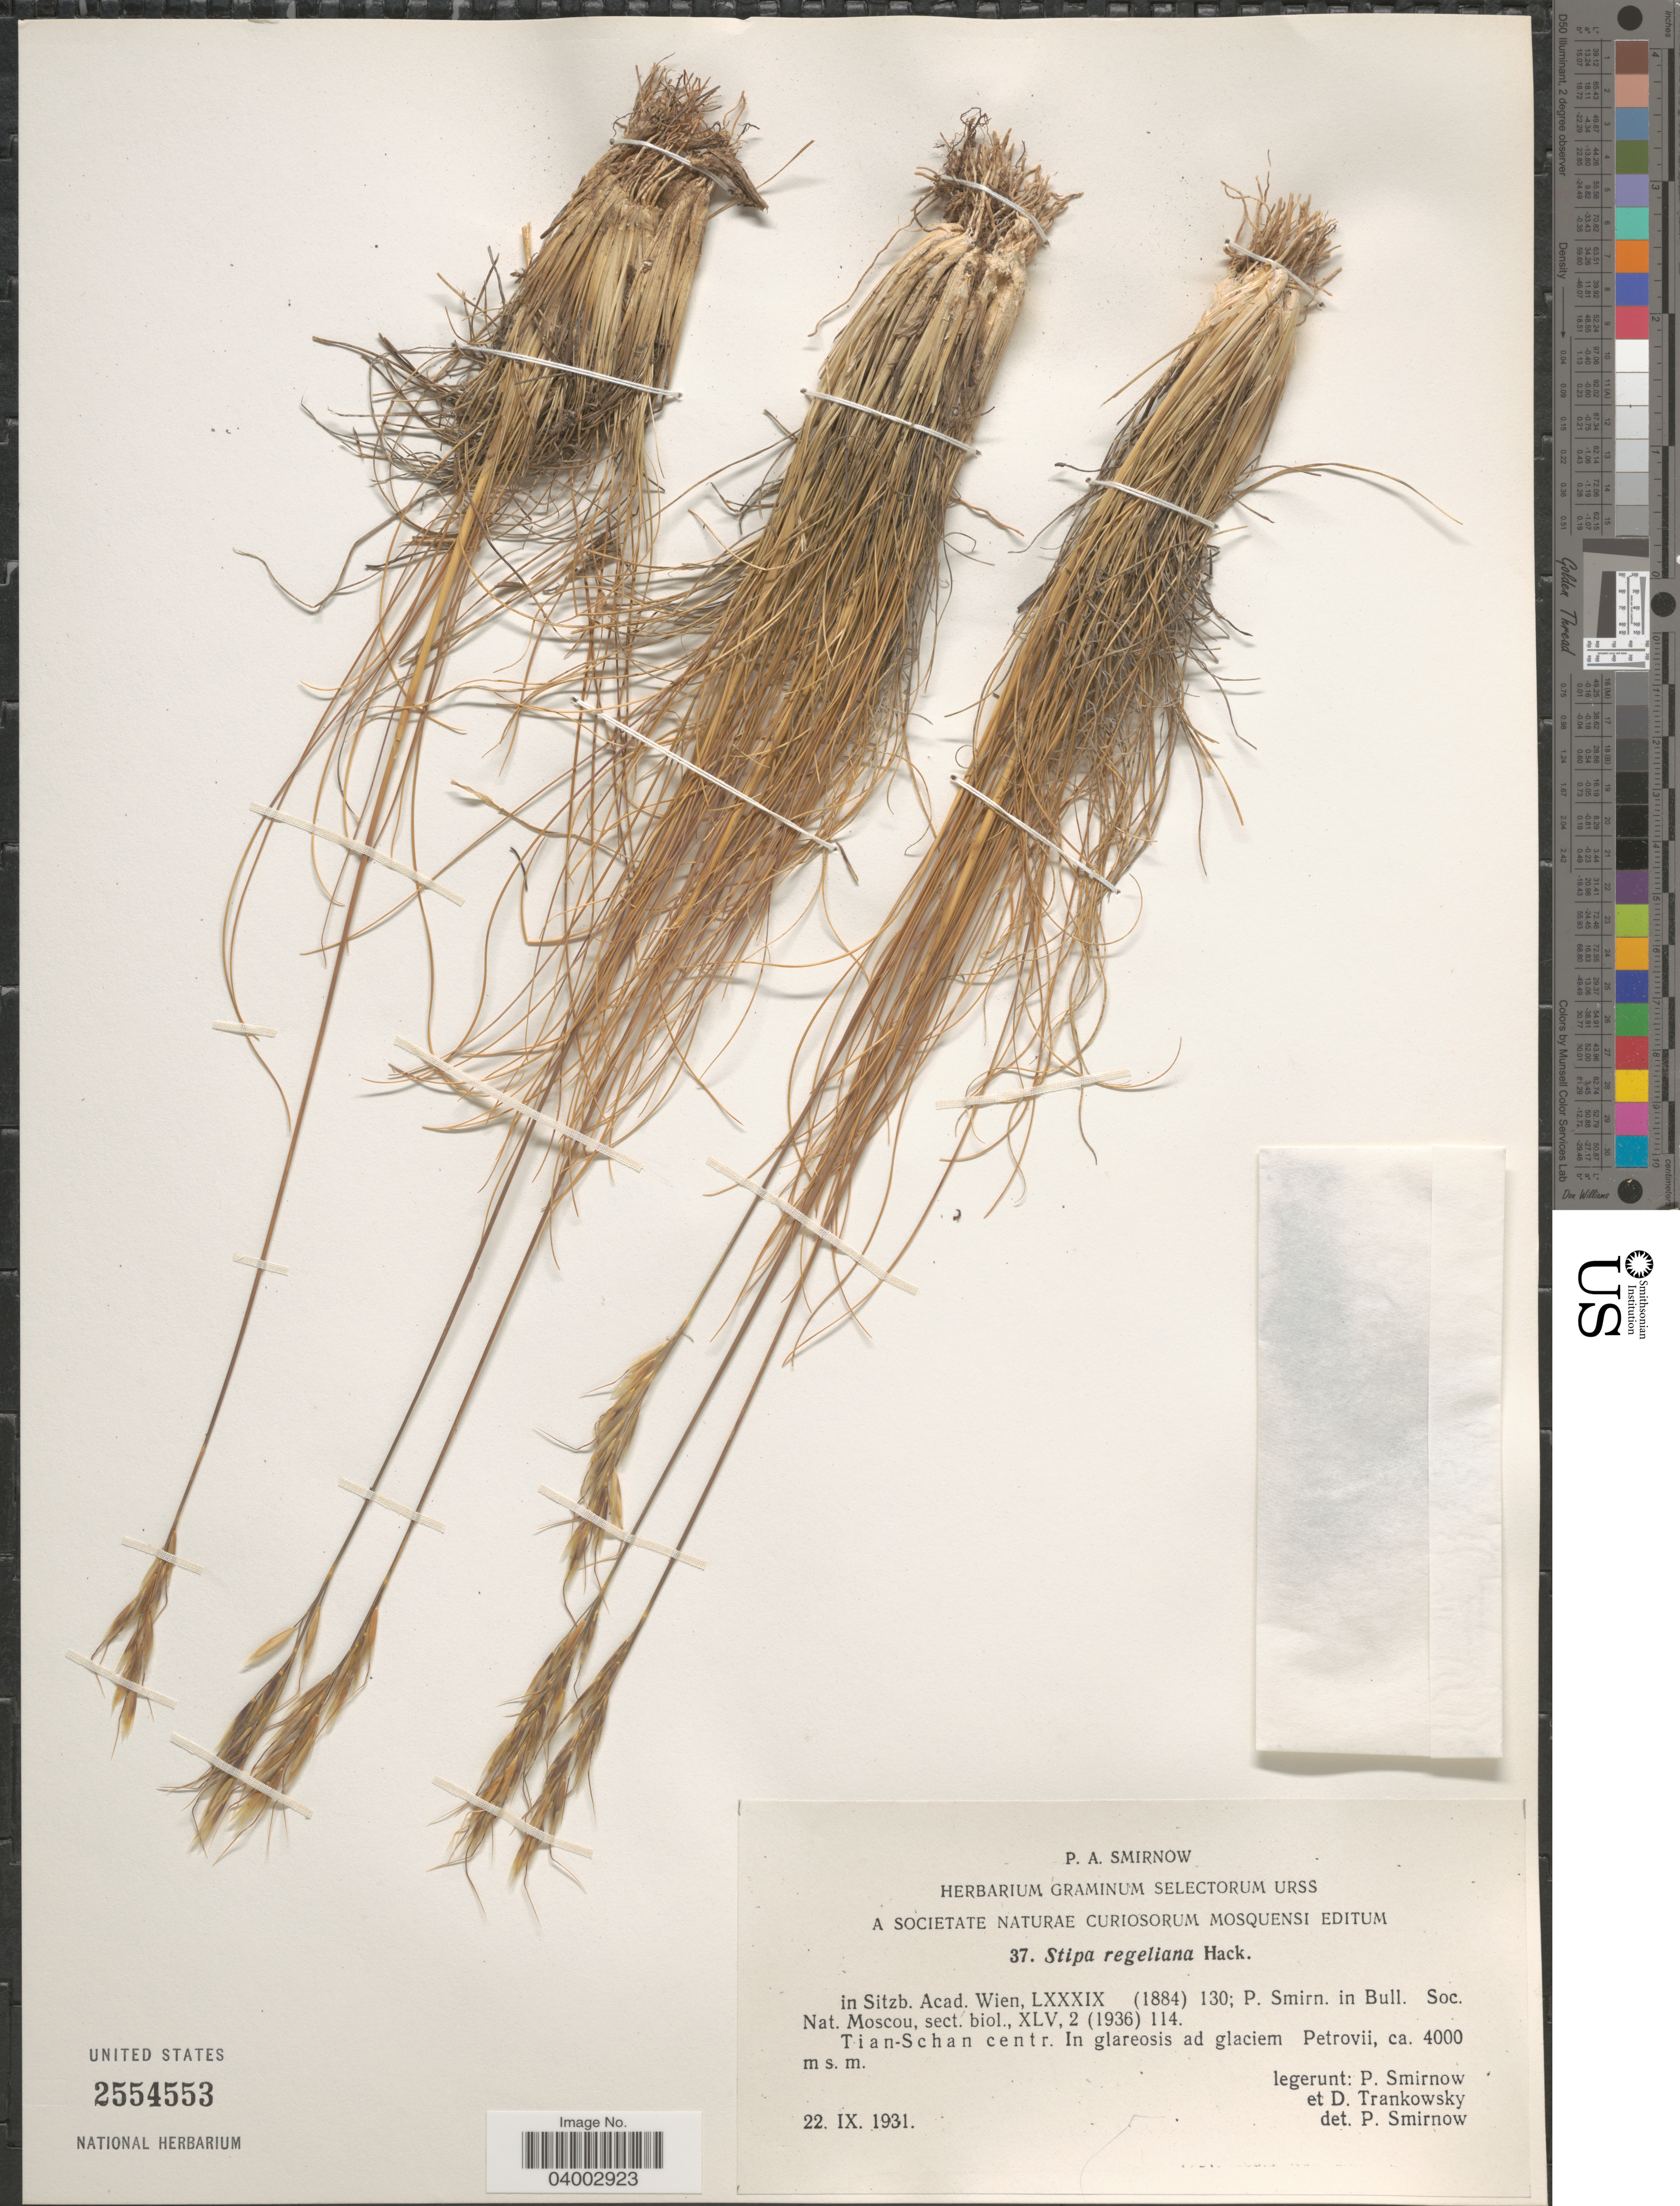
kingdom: Plantae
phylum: Tracheophyta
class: Liliopsida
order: Poales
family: Poaceae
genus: Stipa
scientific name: Stipa regeliana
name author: Hack.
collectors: P. Smirnov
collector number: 37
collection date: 1931-09-22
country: Kyrgyzstan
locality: TianSchan centr. In glareosis ad glaciem Petrovii.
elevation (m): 4000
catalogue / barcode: US 2554553